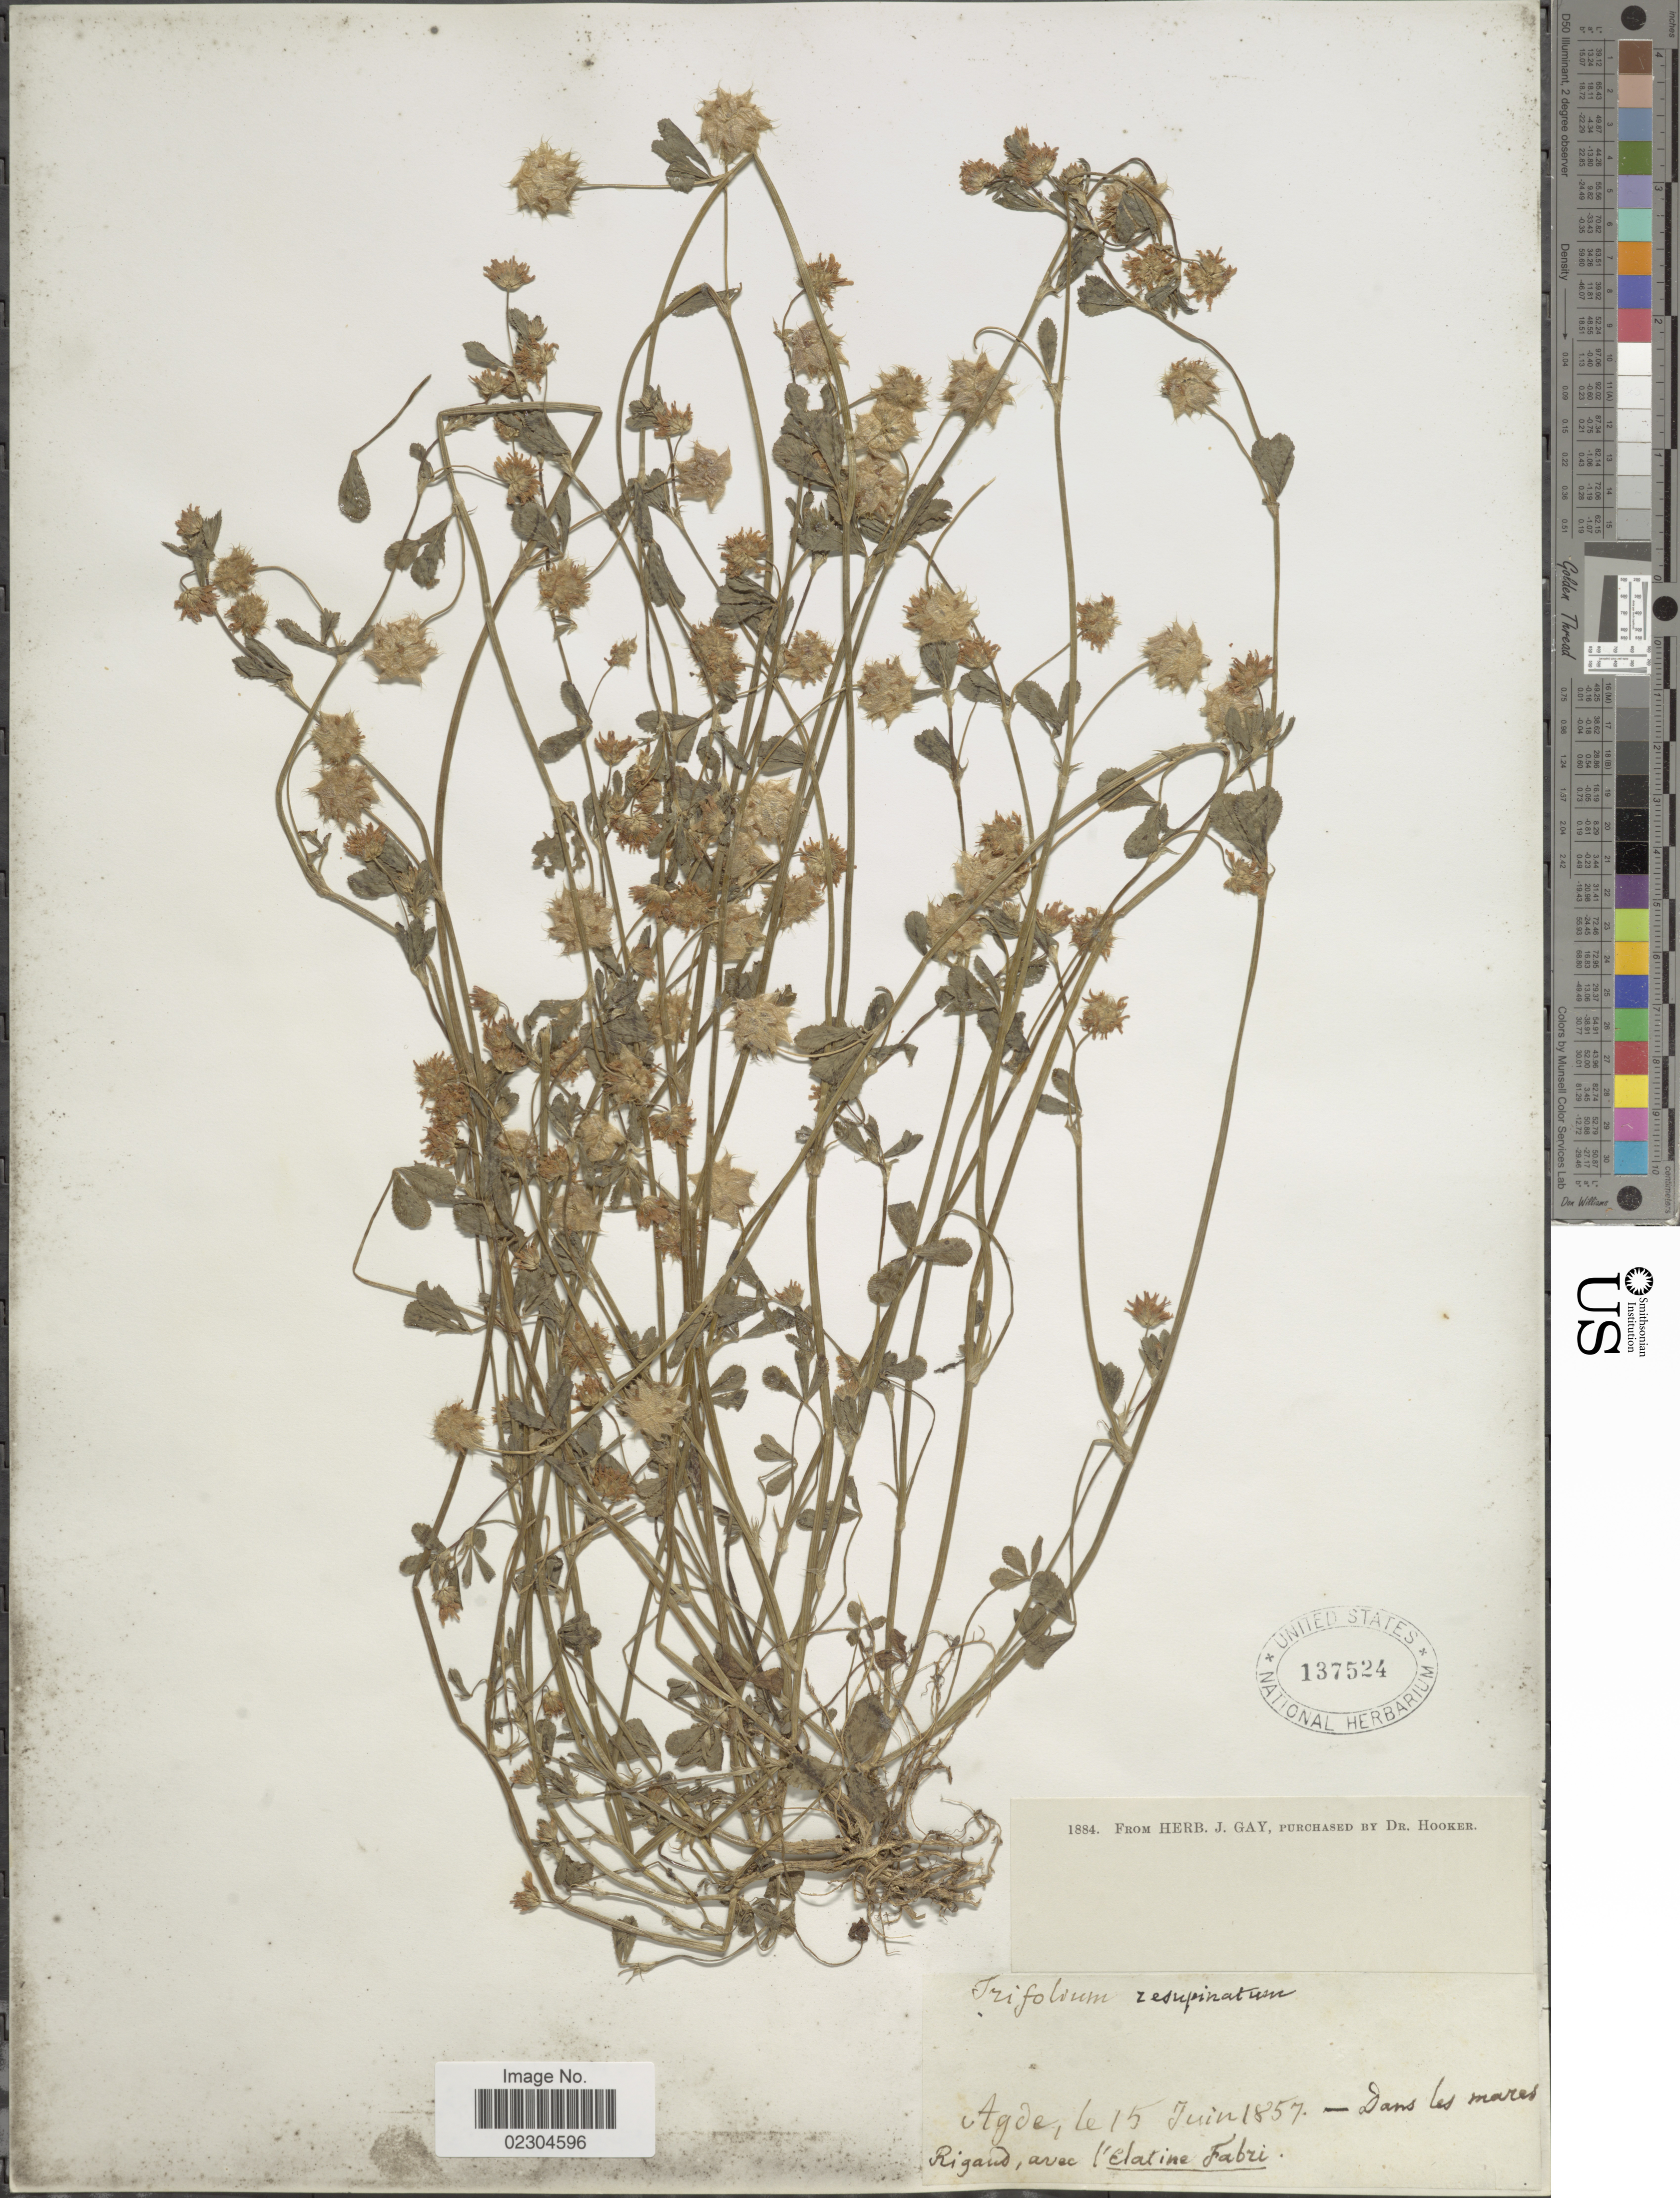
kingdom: Plantae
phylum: Tracheophyta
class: Magnoliopsida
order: Fabales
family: Fabaceae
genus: Trifolium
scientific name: Trifolium resupinatum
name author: L.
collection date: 1857-06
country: France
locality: Agde. Dans les mares Rigaud avec l'Elatine Fabri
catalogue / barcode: US 137524